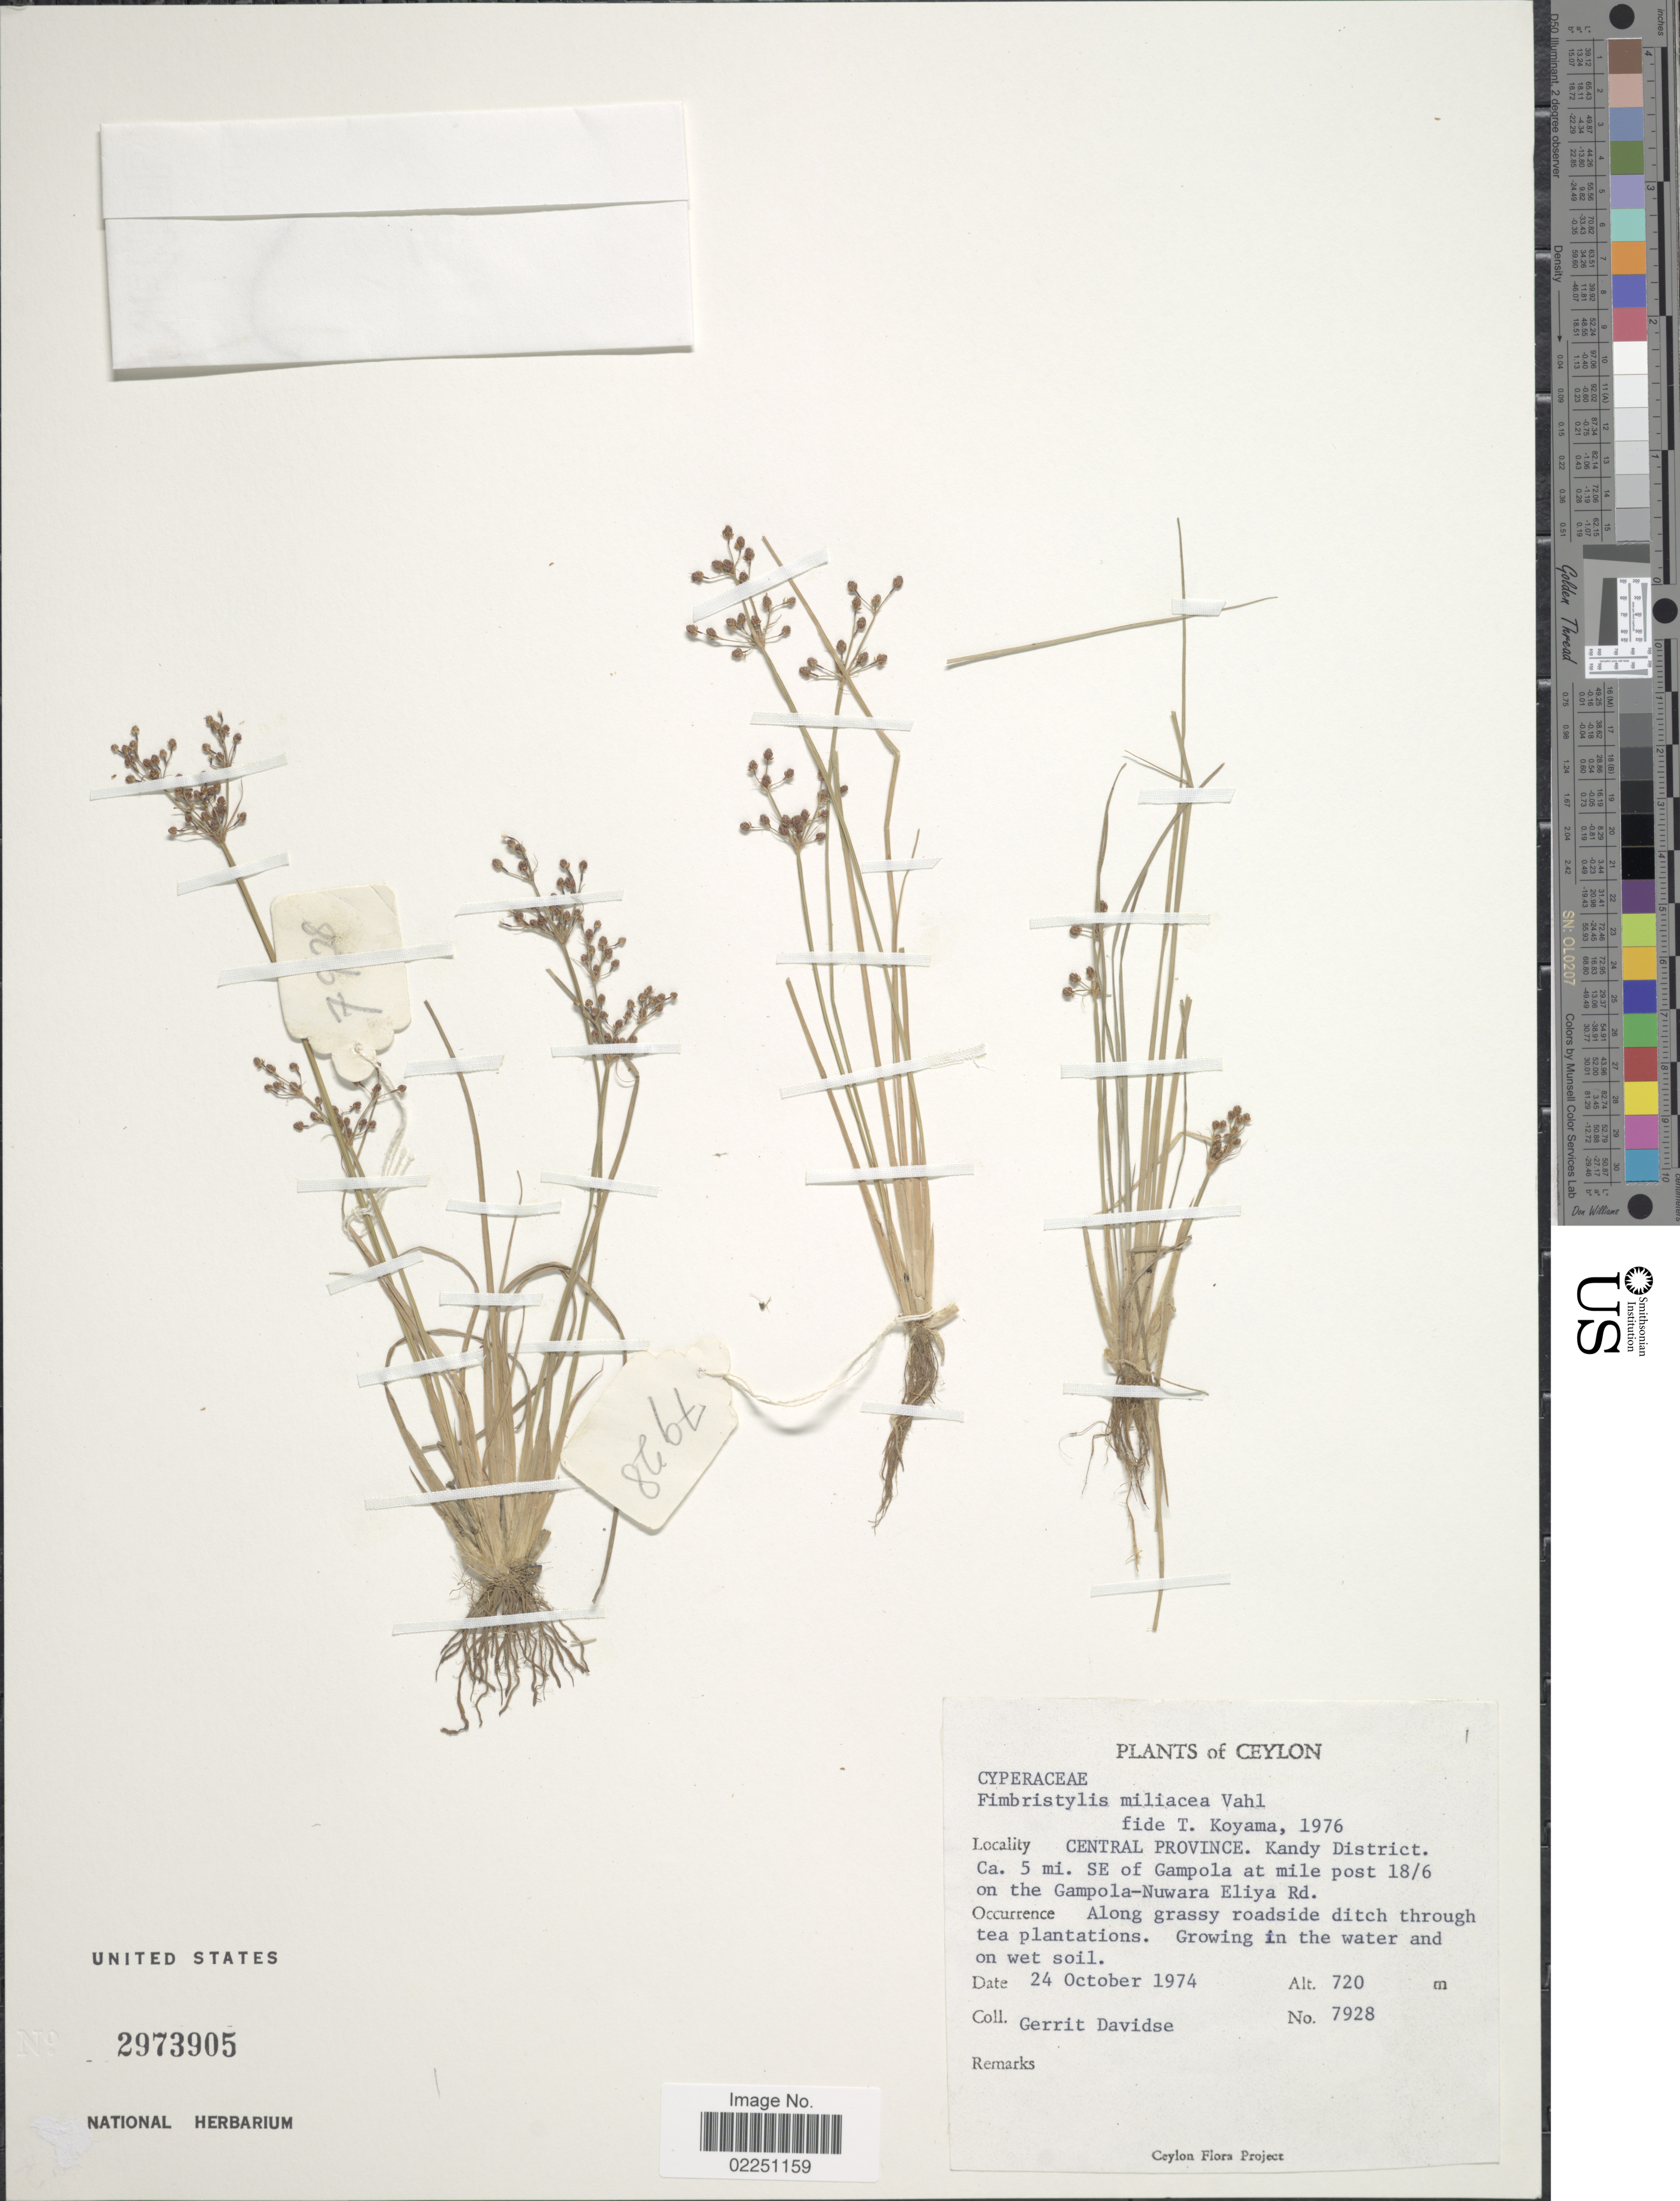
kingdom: Plantae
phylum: Tracheophyta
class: Liliopsida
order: Poales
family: Cyperaceae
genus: Fimbristylis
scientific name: Fimbristylis littoralis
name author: Gaudich.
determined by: Strong, M. T., (US), Smithsonian Institution - National Museum of Natural History (UNITED STATES)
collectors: G. Davidse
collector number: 7928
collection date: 1974-10-24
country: Sri Lanka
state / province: Central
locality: Ceylon. Kandy District. Ca. 5 mi. SE of Gampola at mile post 18/6 on the Gampola-Nuwara Eliya Rd.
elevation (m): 720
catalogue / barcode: US 2973905